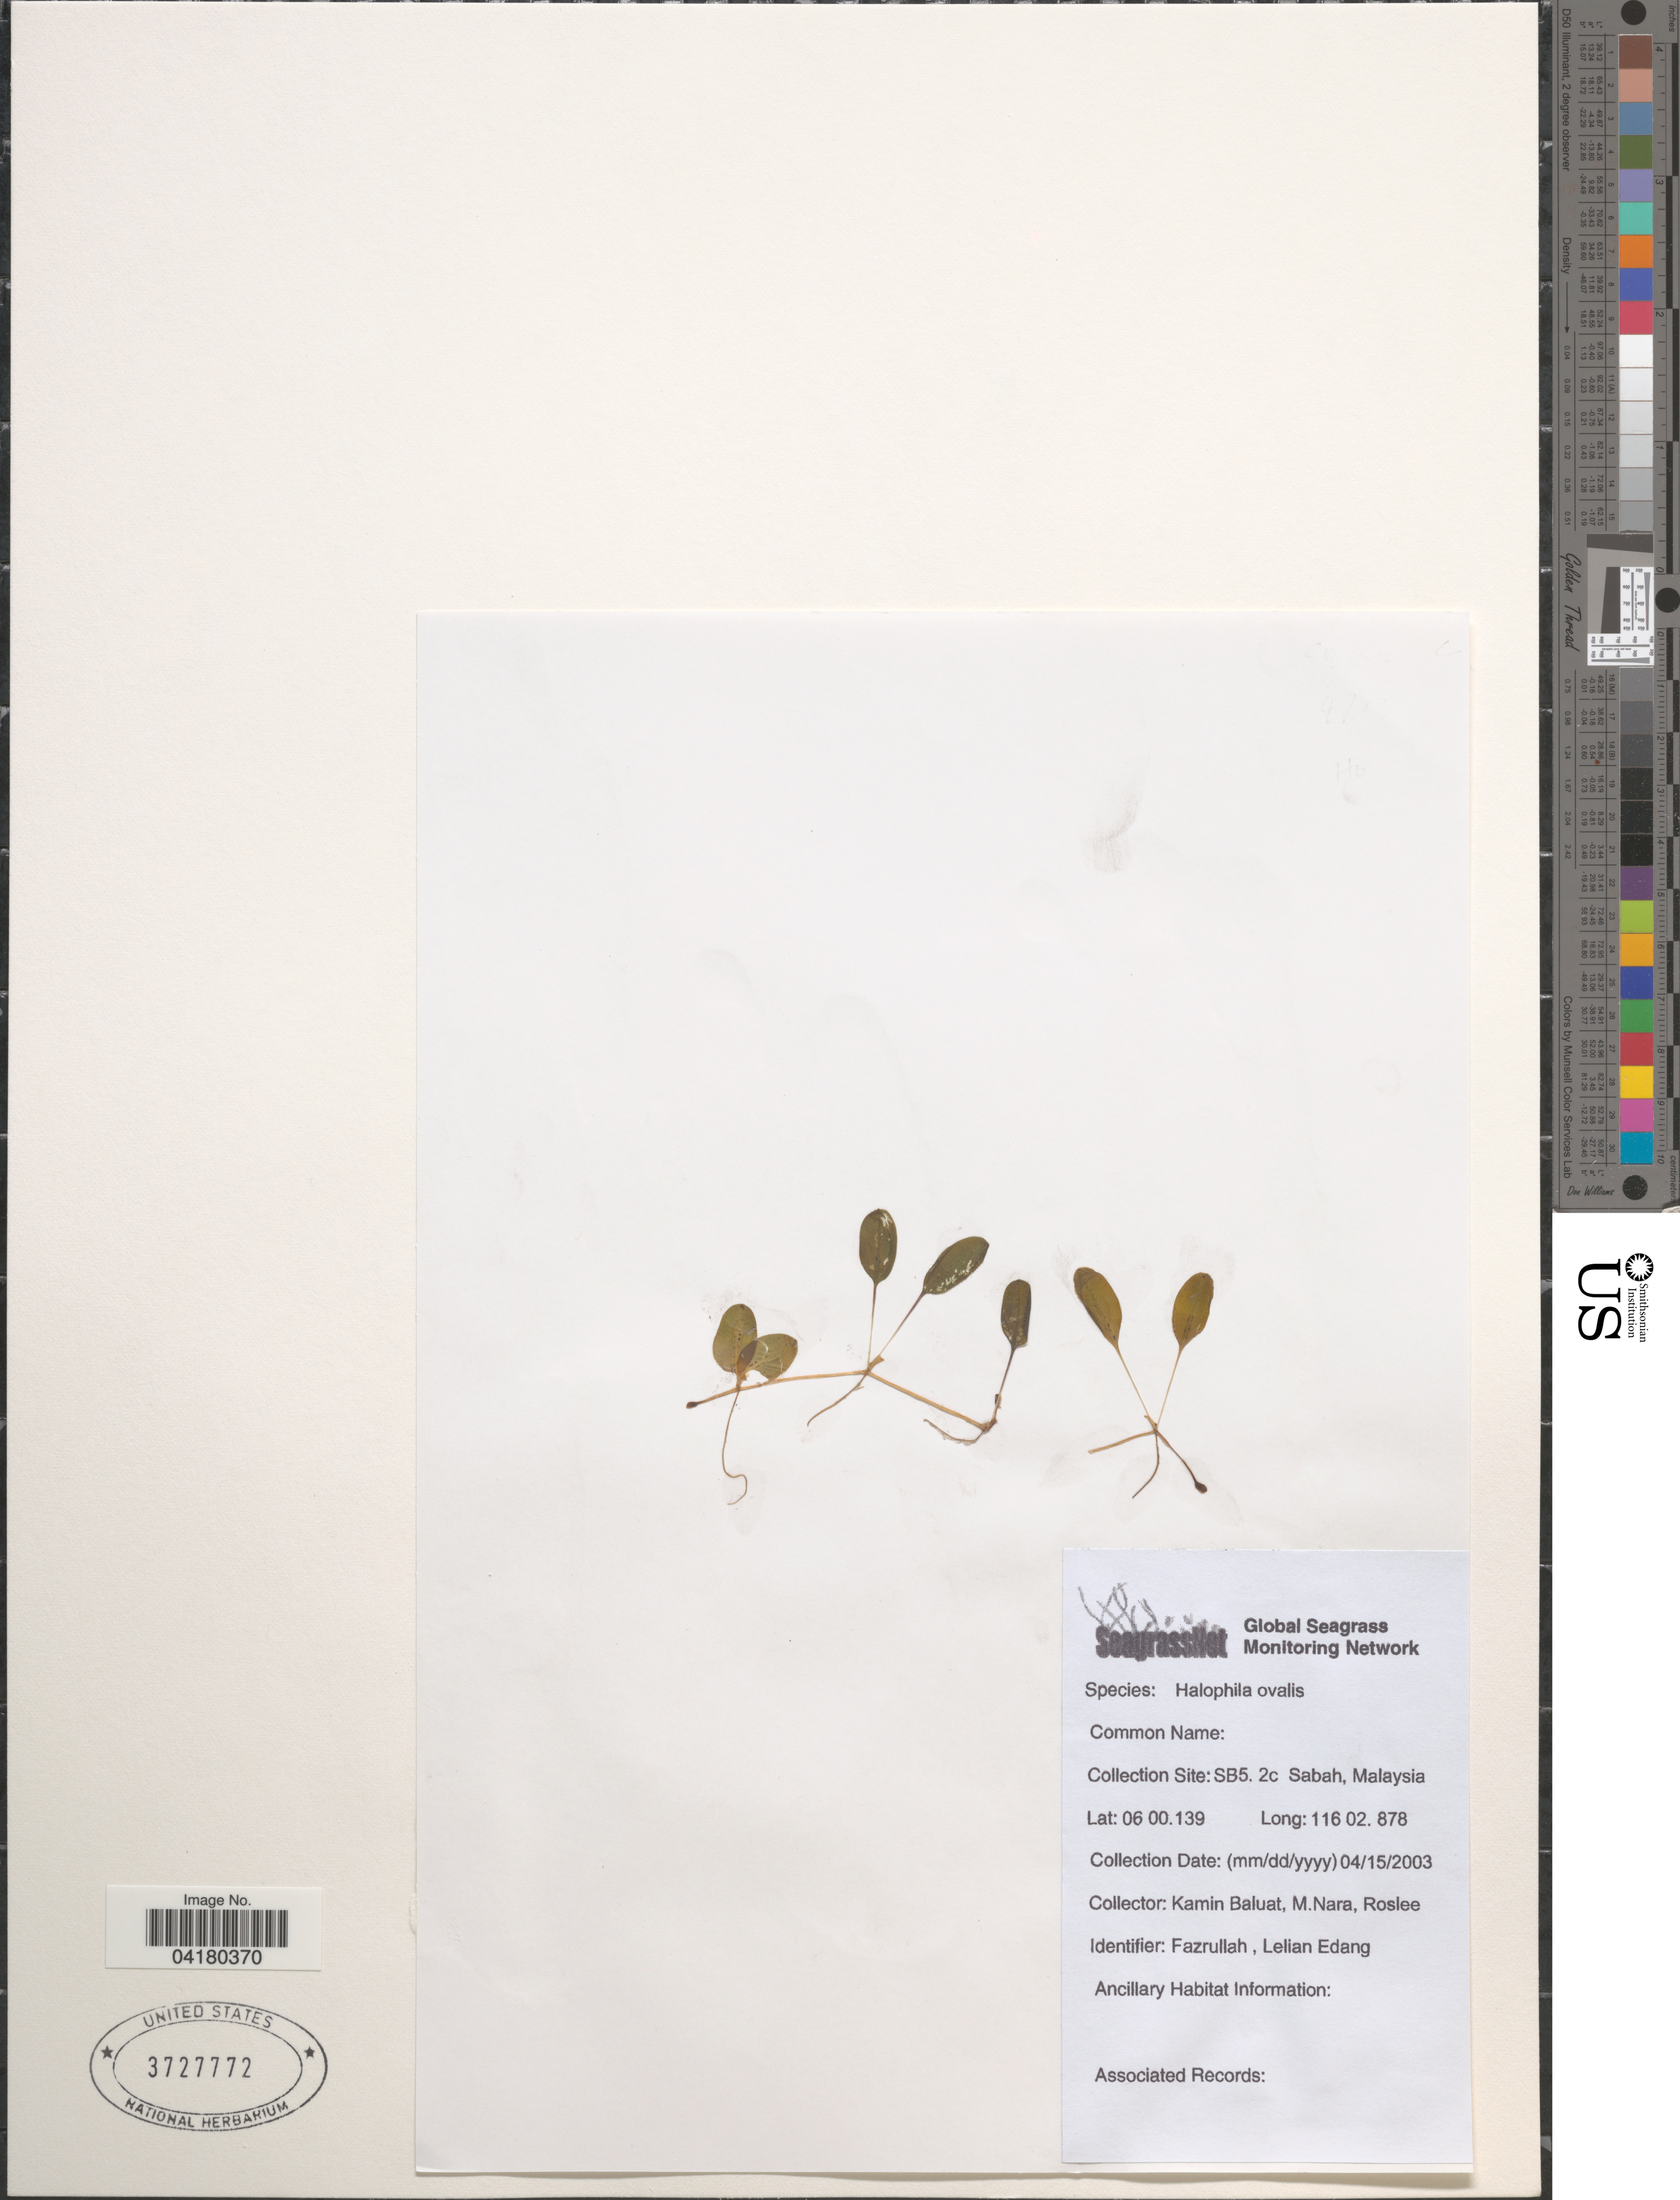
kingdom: Plantae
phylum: Tracheophyta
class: Liliopsida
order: Alismatales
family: Hydrocharitaceae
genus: Halophila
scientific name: Halophila ovalis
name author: (R. Br.) Hook. f.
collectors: K. Baluat, M. Nara & Roslee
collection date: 2003-04-15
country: Malaysia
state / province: Sabah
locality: SB5 .2c.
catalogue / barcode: US 3727772